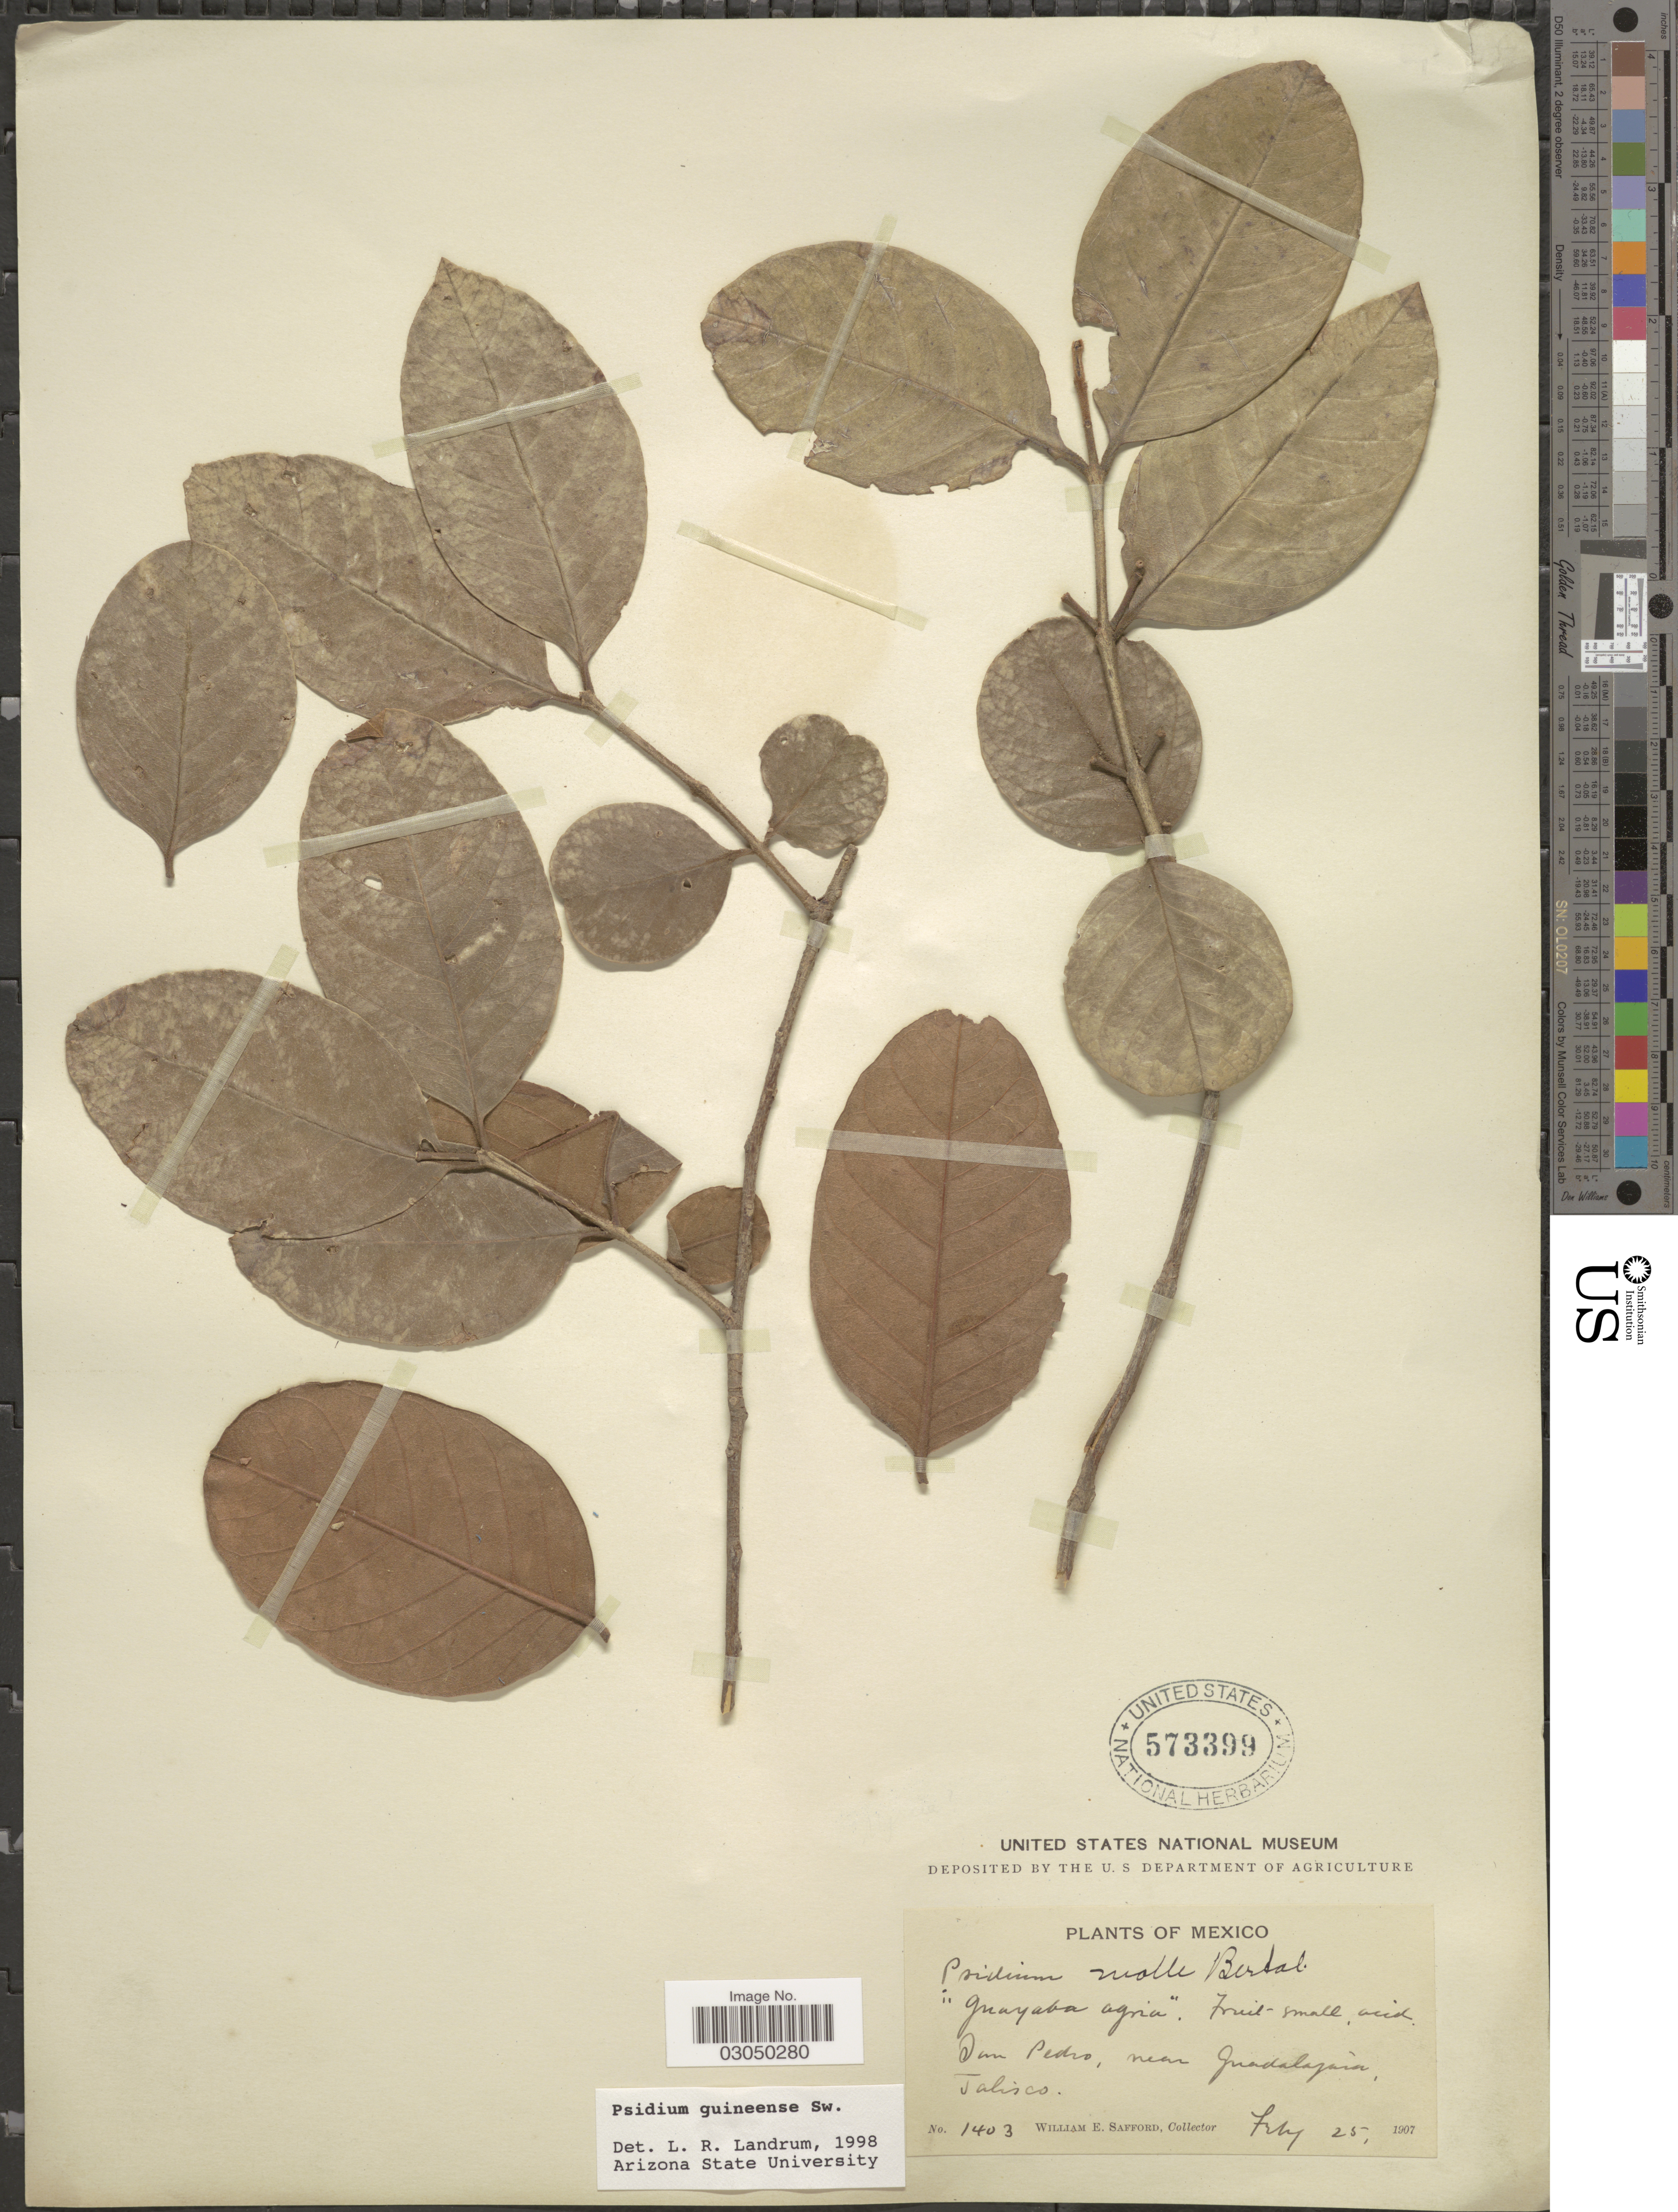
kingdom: Plantae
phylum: Tracheophyta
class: Magnoliopsida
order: Myrtales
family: Myrtaceae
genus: Psidium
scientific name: Psidium guineense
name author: Sw.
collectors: W. E. Safford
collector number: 1403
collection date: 1907-02-25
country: Mexico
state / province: Jalisco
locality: On Pedro, near Guadalajara.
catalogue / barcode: US 573399